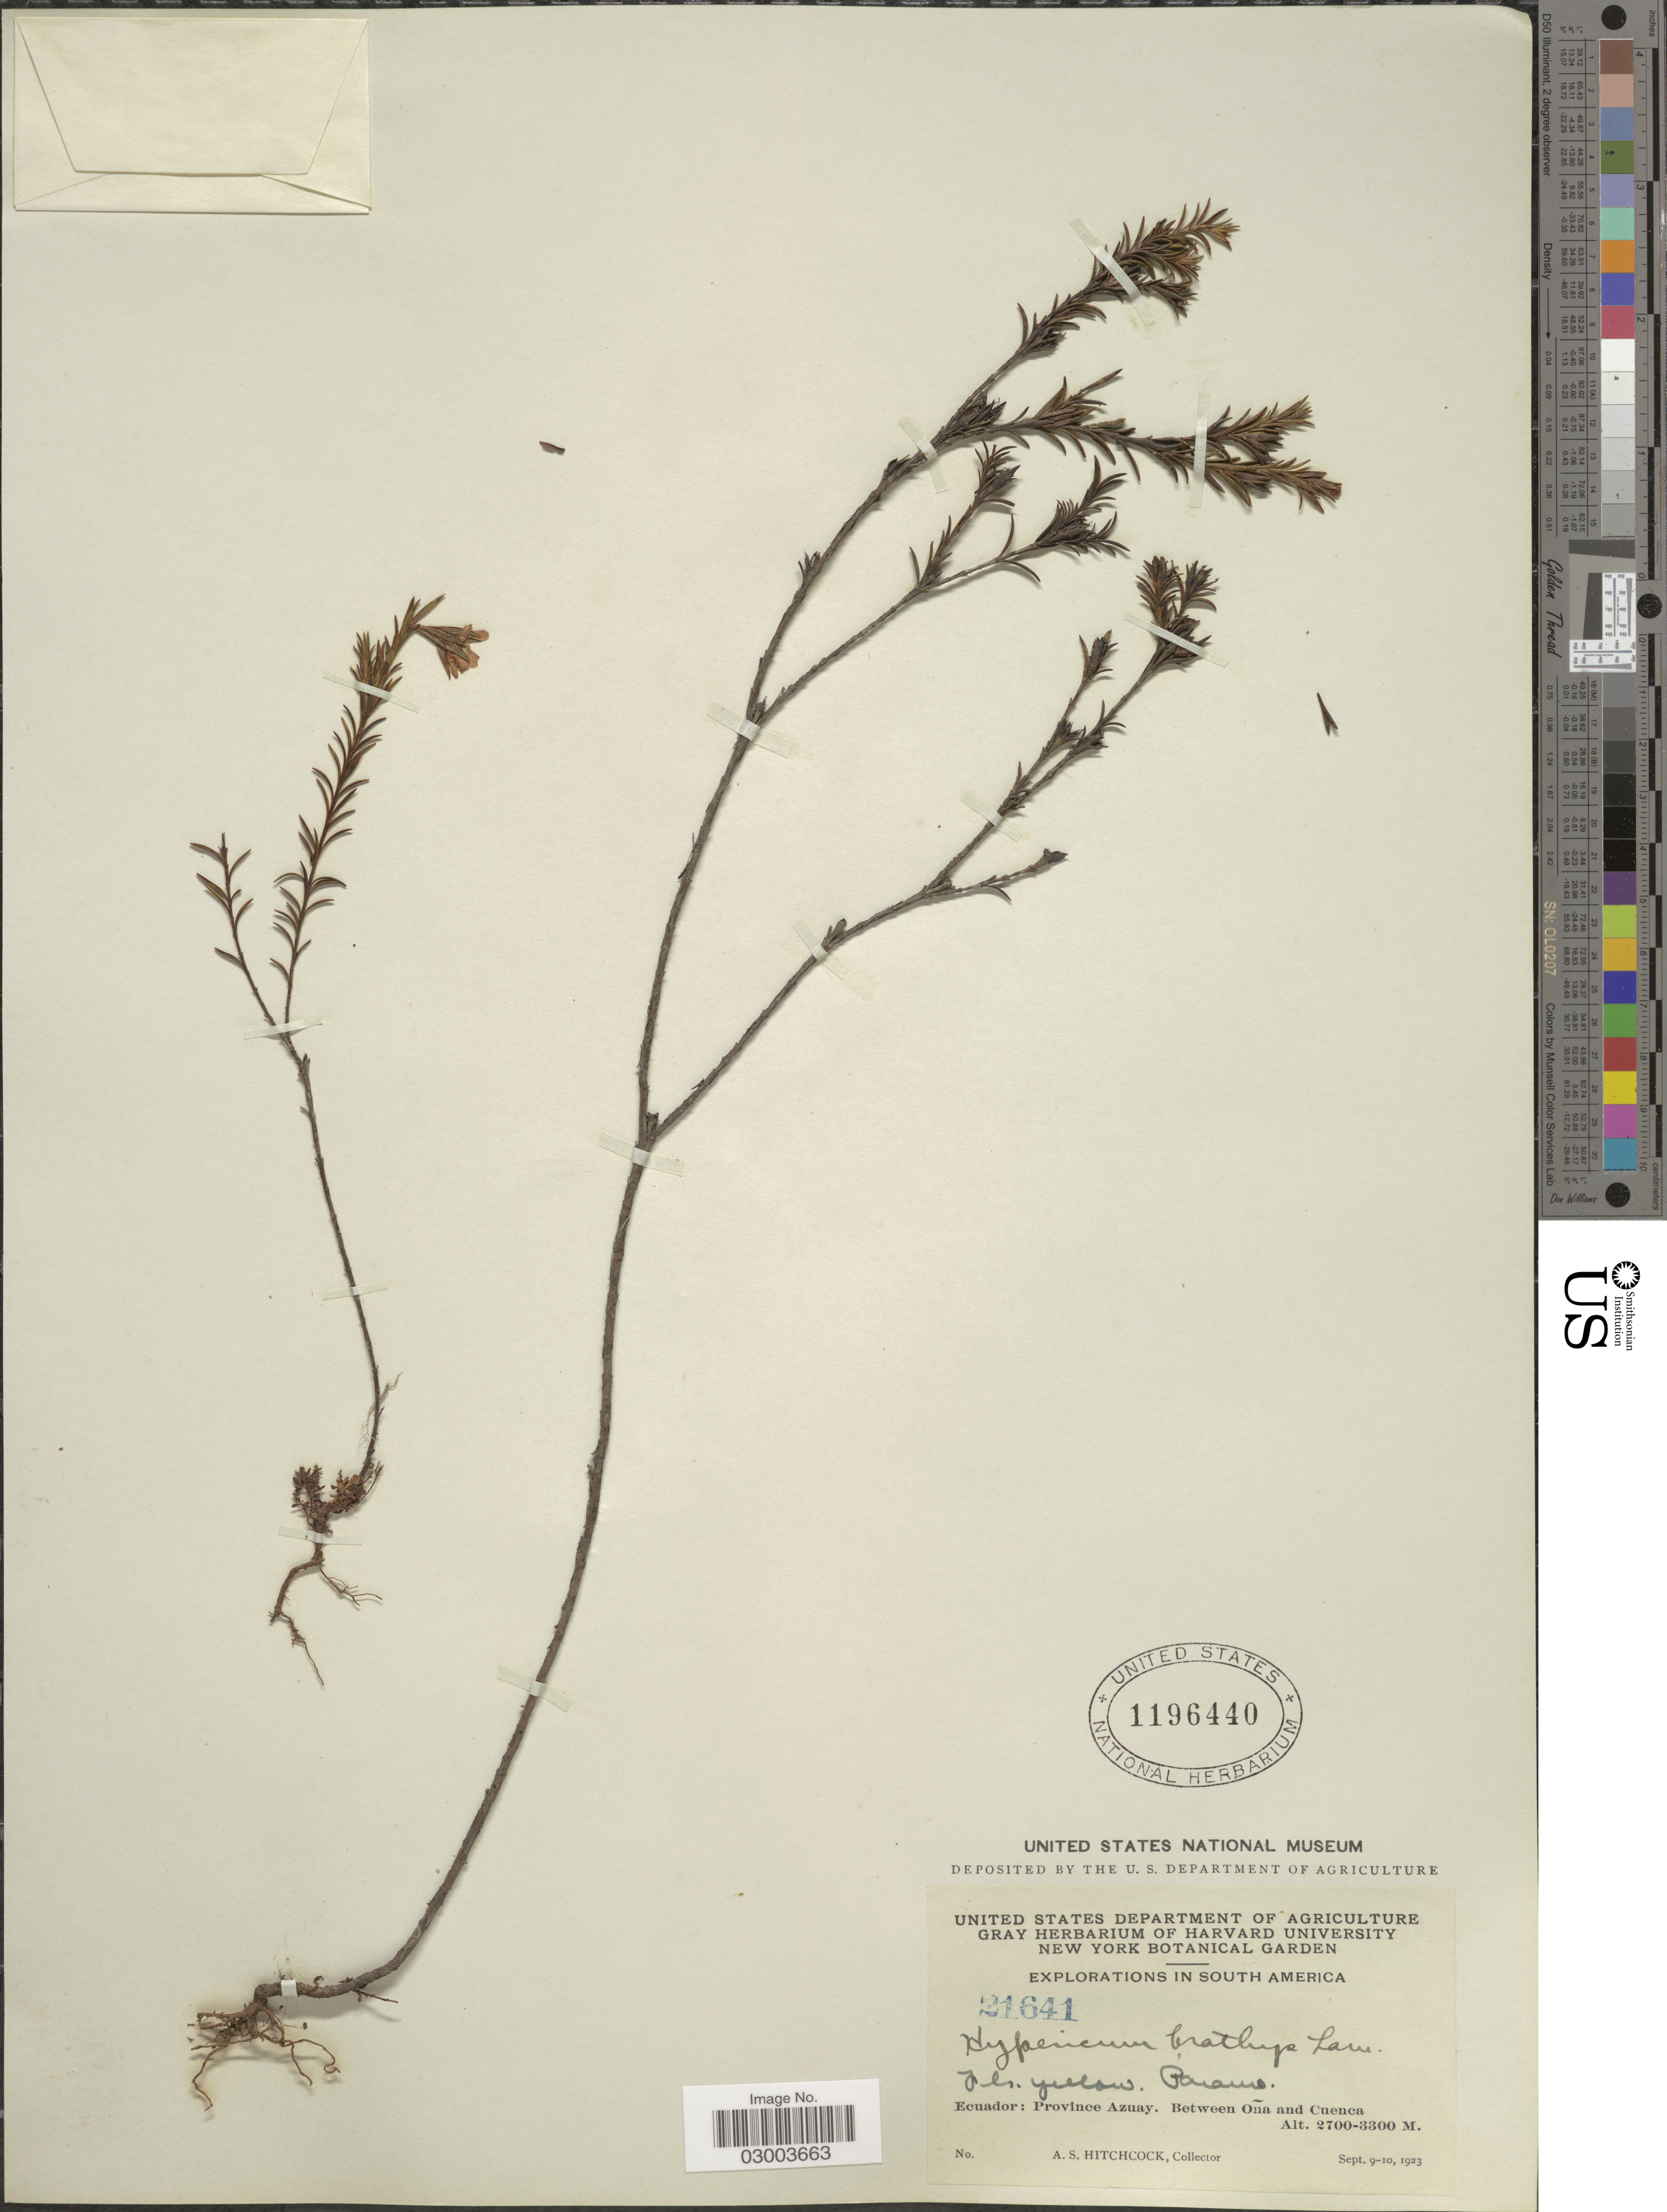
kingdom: Plantae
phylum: Tracheophyta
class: Magnoliopsida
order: Malpighiales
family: Hypericaceae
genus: Hypericum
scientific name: Hypericum decandrum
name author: Turcz.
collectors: A. S. Hitchcock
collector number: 21641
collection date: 1923-09-09/1923-09-10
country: Ecuador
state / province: Azuay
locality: Between Oña and Cuenca.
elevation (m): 2700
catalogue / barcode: US 1196440